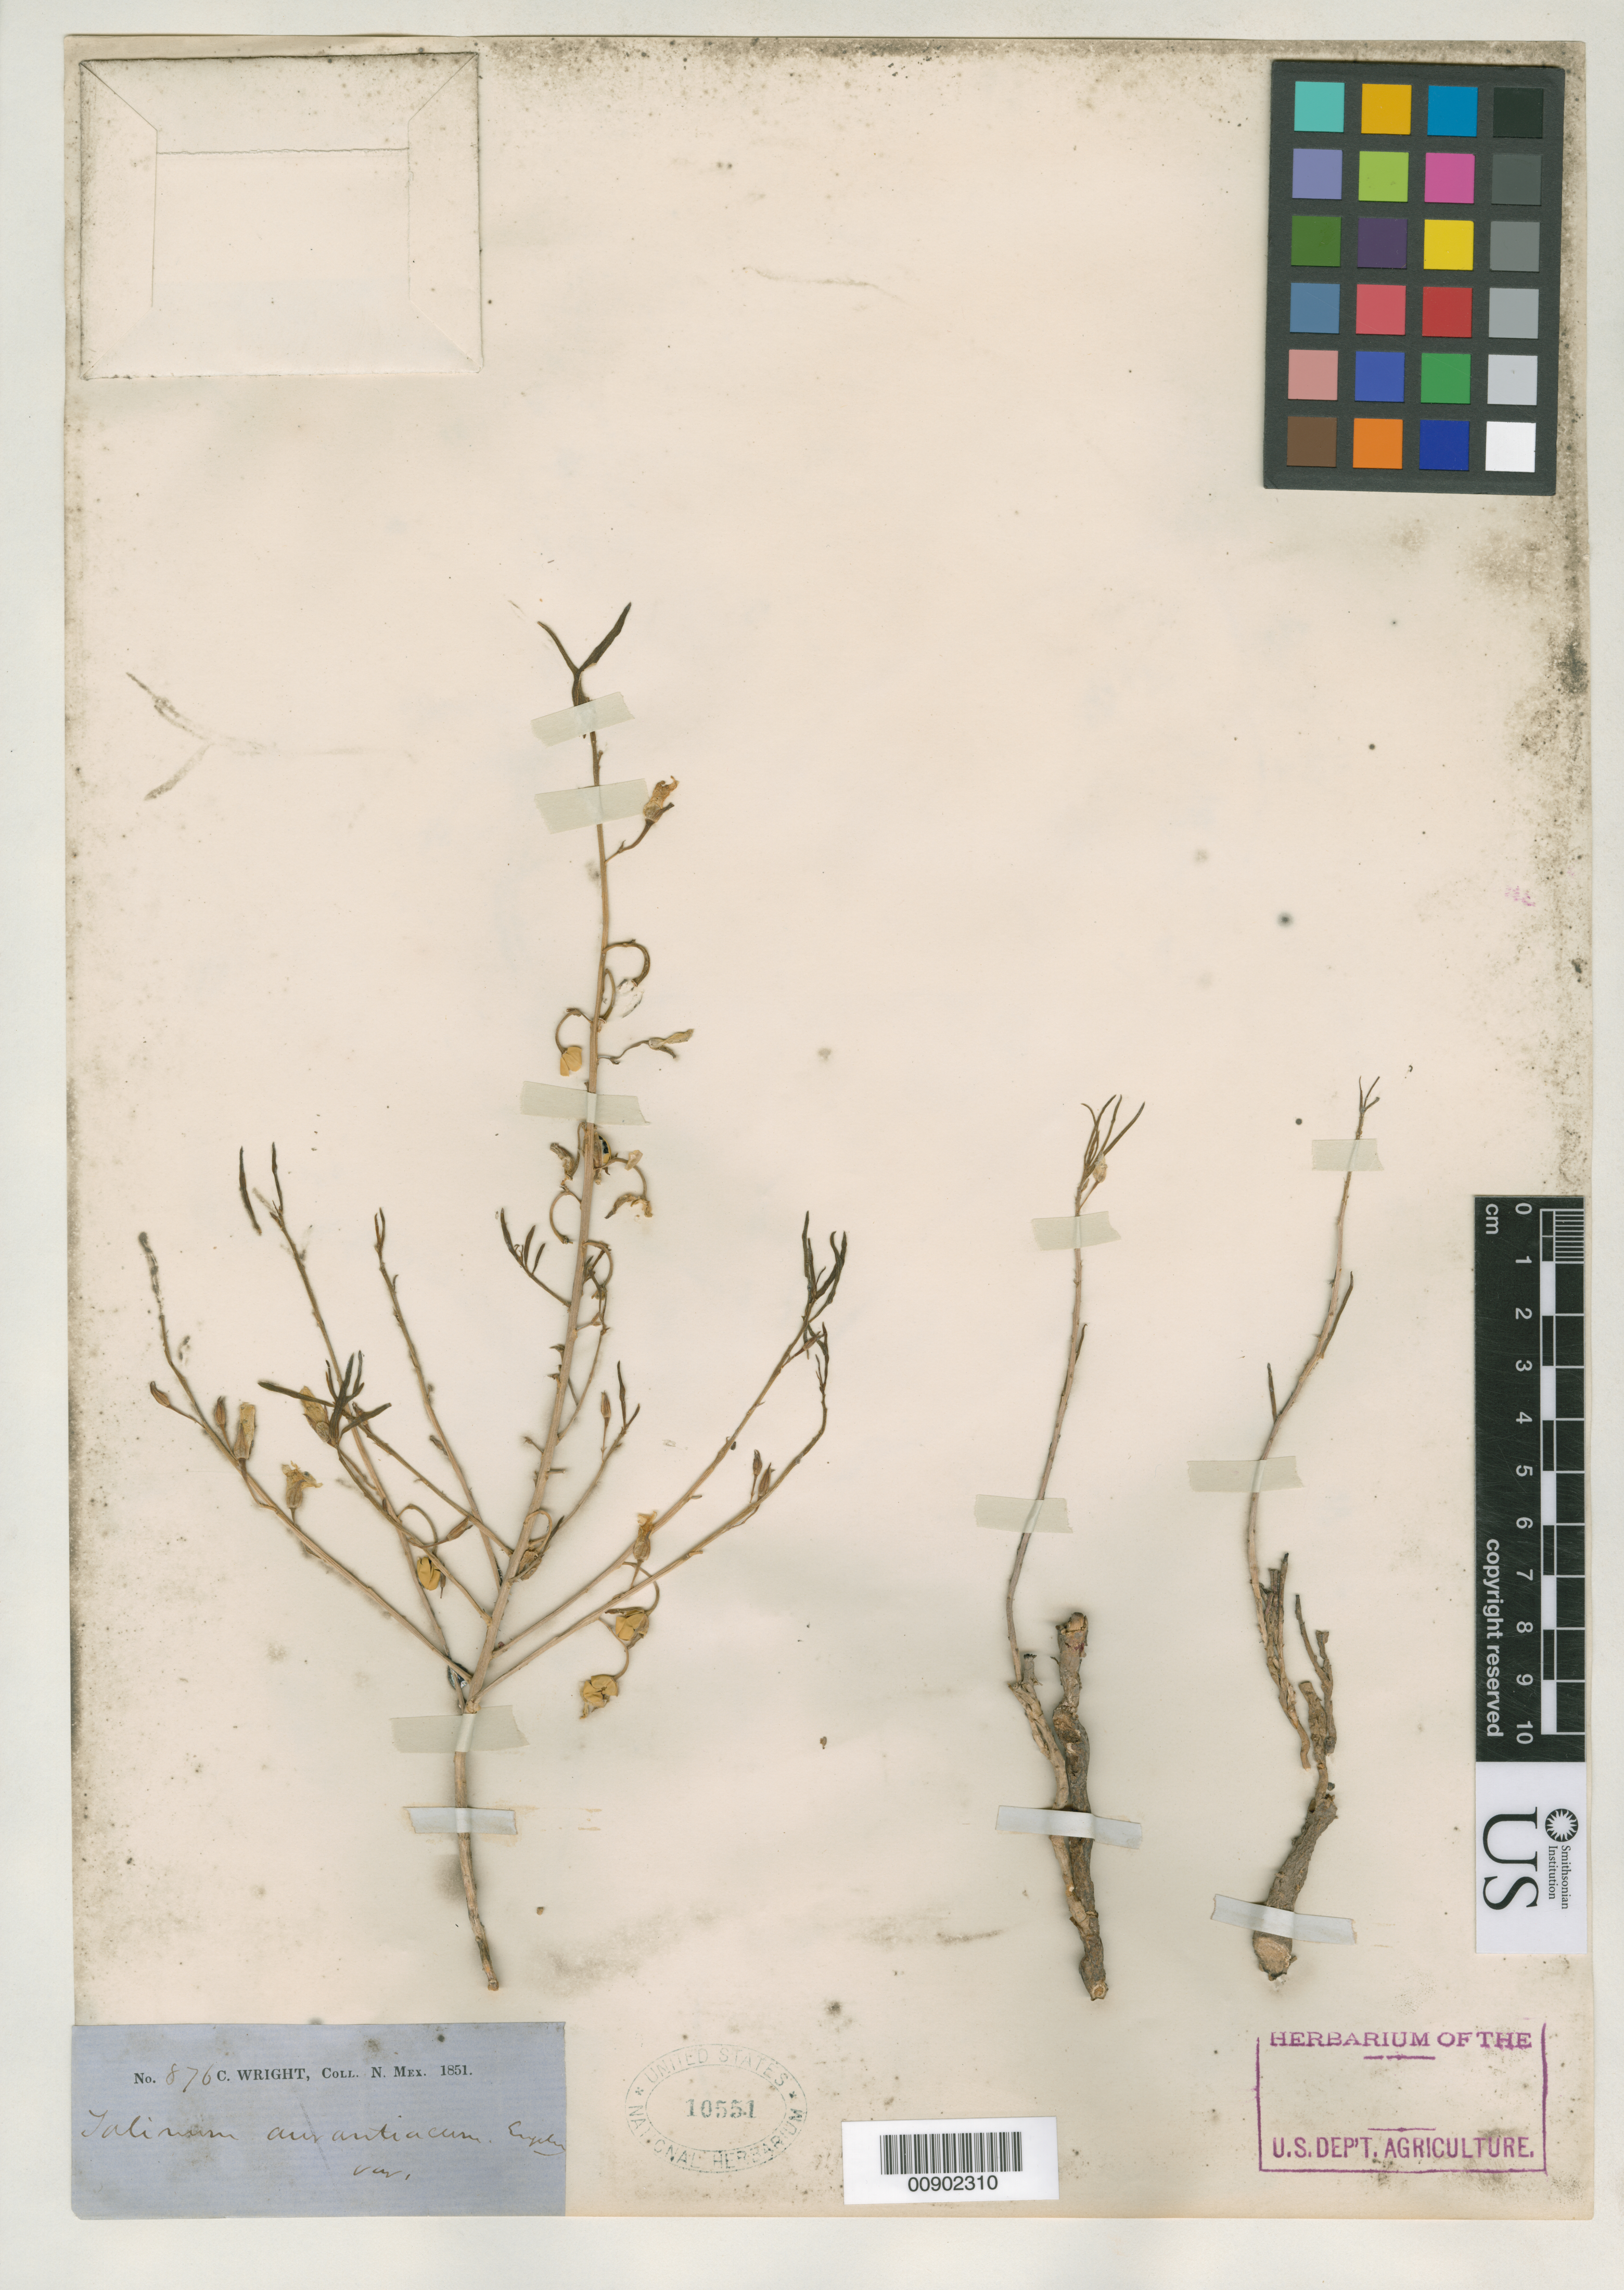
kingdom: Plantae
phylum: Tracheophyta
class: Magnoliopsida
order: Caryophyllales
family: Talinaceae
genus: Talinum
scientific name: Talinum aurantiacum var. angustissimum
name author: Engelm. ex A. Gray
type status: Possible Syntype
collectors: C. Wright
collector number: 876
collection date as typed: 1851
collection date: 1851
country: Mexico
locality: N. Mex. [protologue, "Bottoms of Live Oak Creek, and on the San Felipe; July."]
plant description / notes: Currently accepted name as cited by R.W. Kiger, Novon 11: 321 (2001).; Specimens numbered "33" by A. Gray, deposited at GH & US, are definite syntypes of this taxon.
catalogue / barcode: US 10551